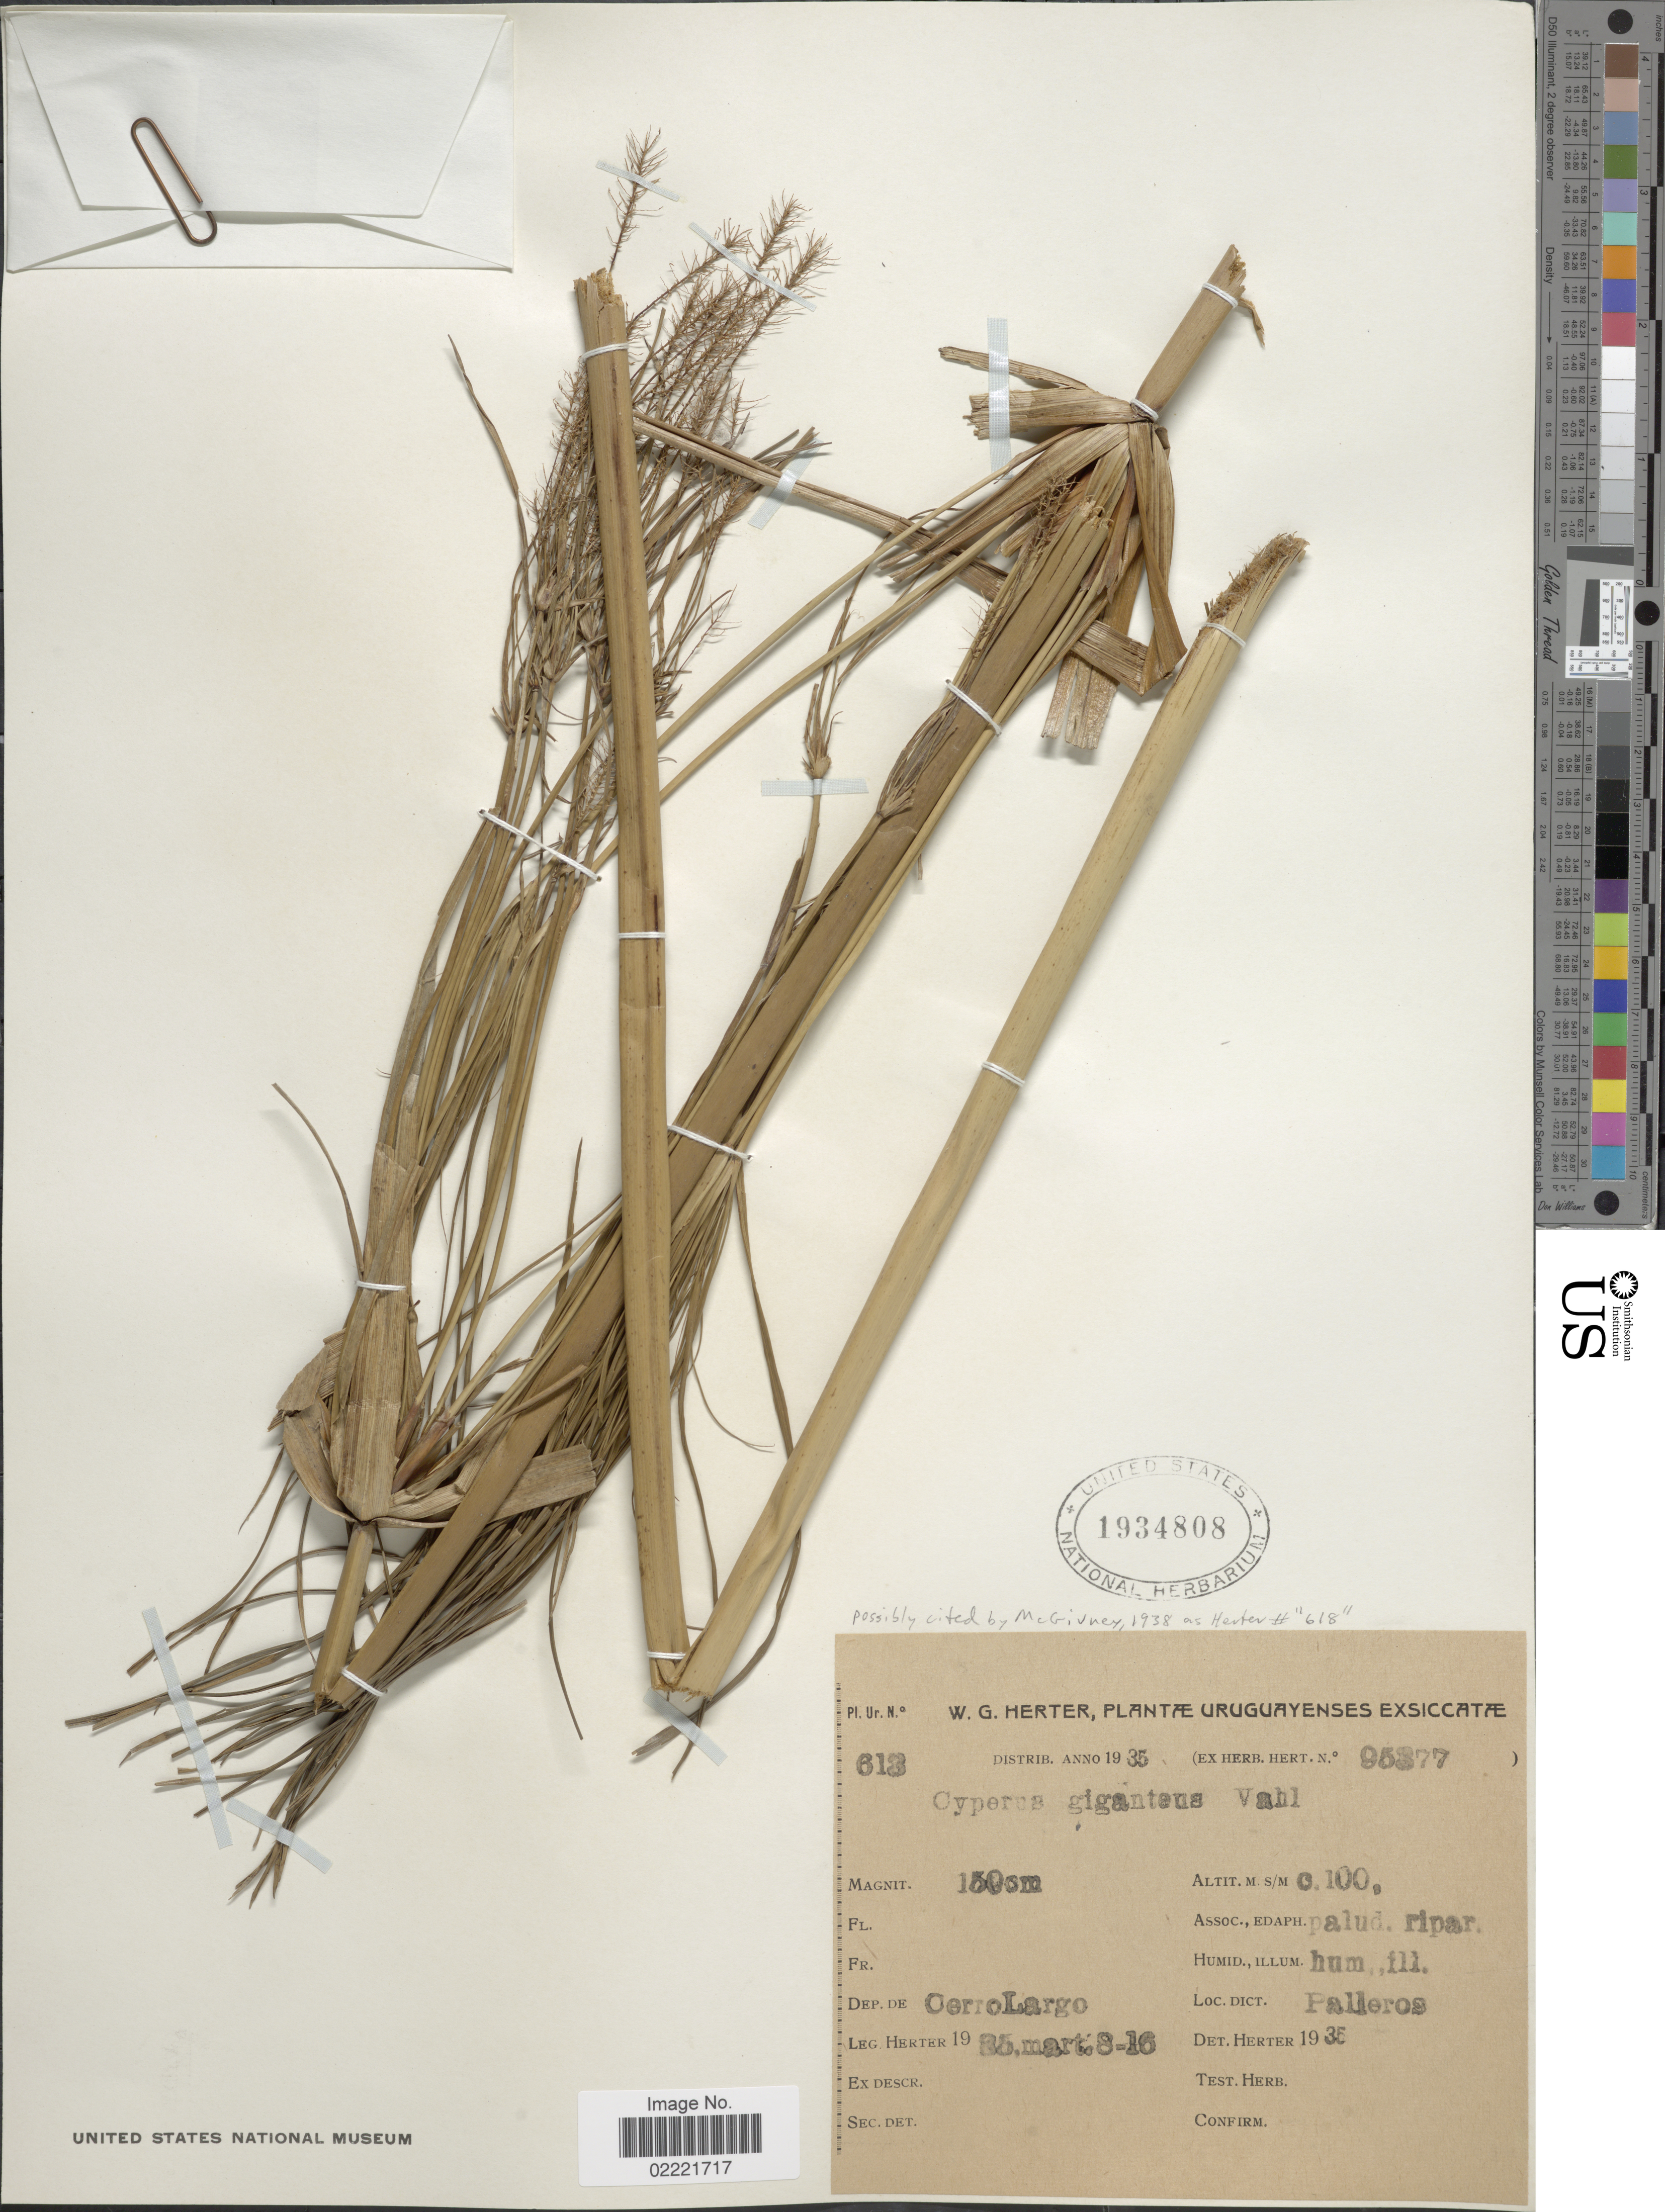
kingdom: Plantae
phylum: Tracheophyta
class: Liliopsida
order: Poales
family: Cyperaceae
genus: Cyperus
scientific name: Cyperus giganteus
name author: Vahl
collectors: W. G. Herter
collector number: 613/95377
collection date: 1935-03-08/1935-03-16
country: Uruguay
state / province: Cerro Largo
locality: Palleros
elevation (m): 100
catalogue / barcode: US 1934808